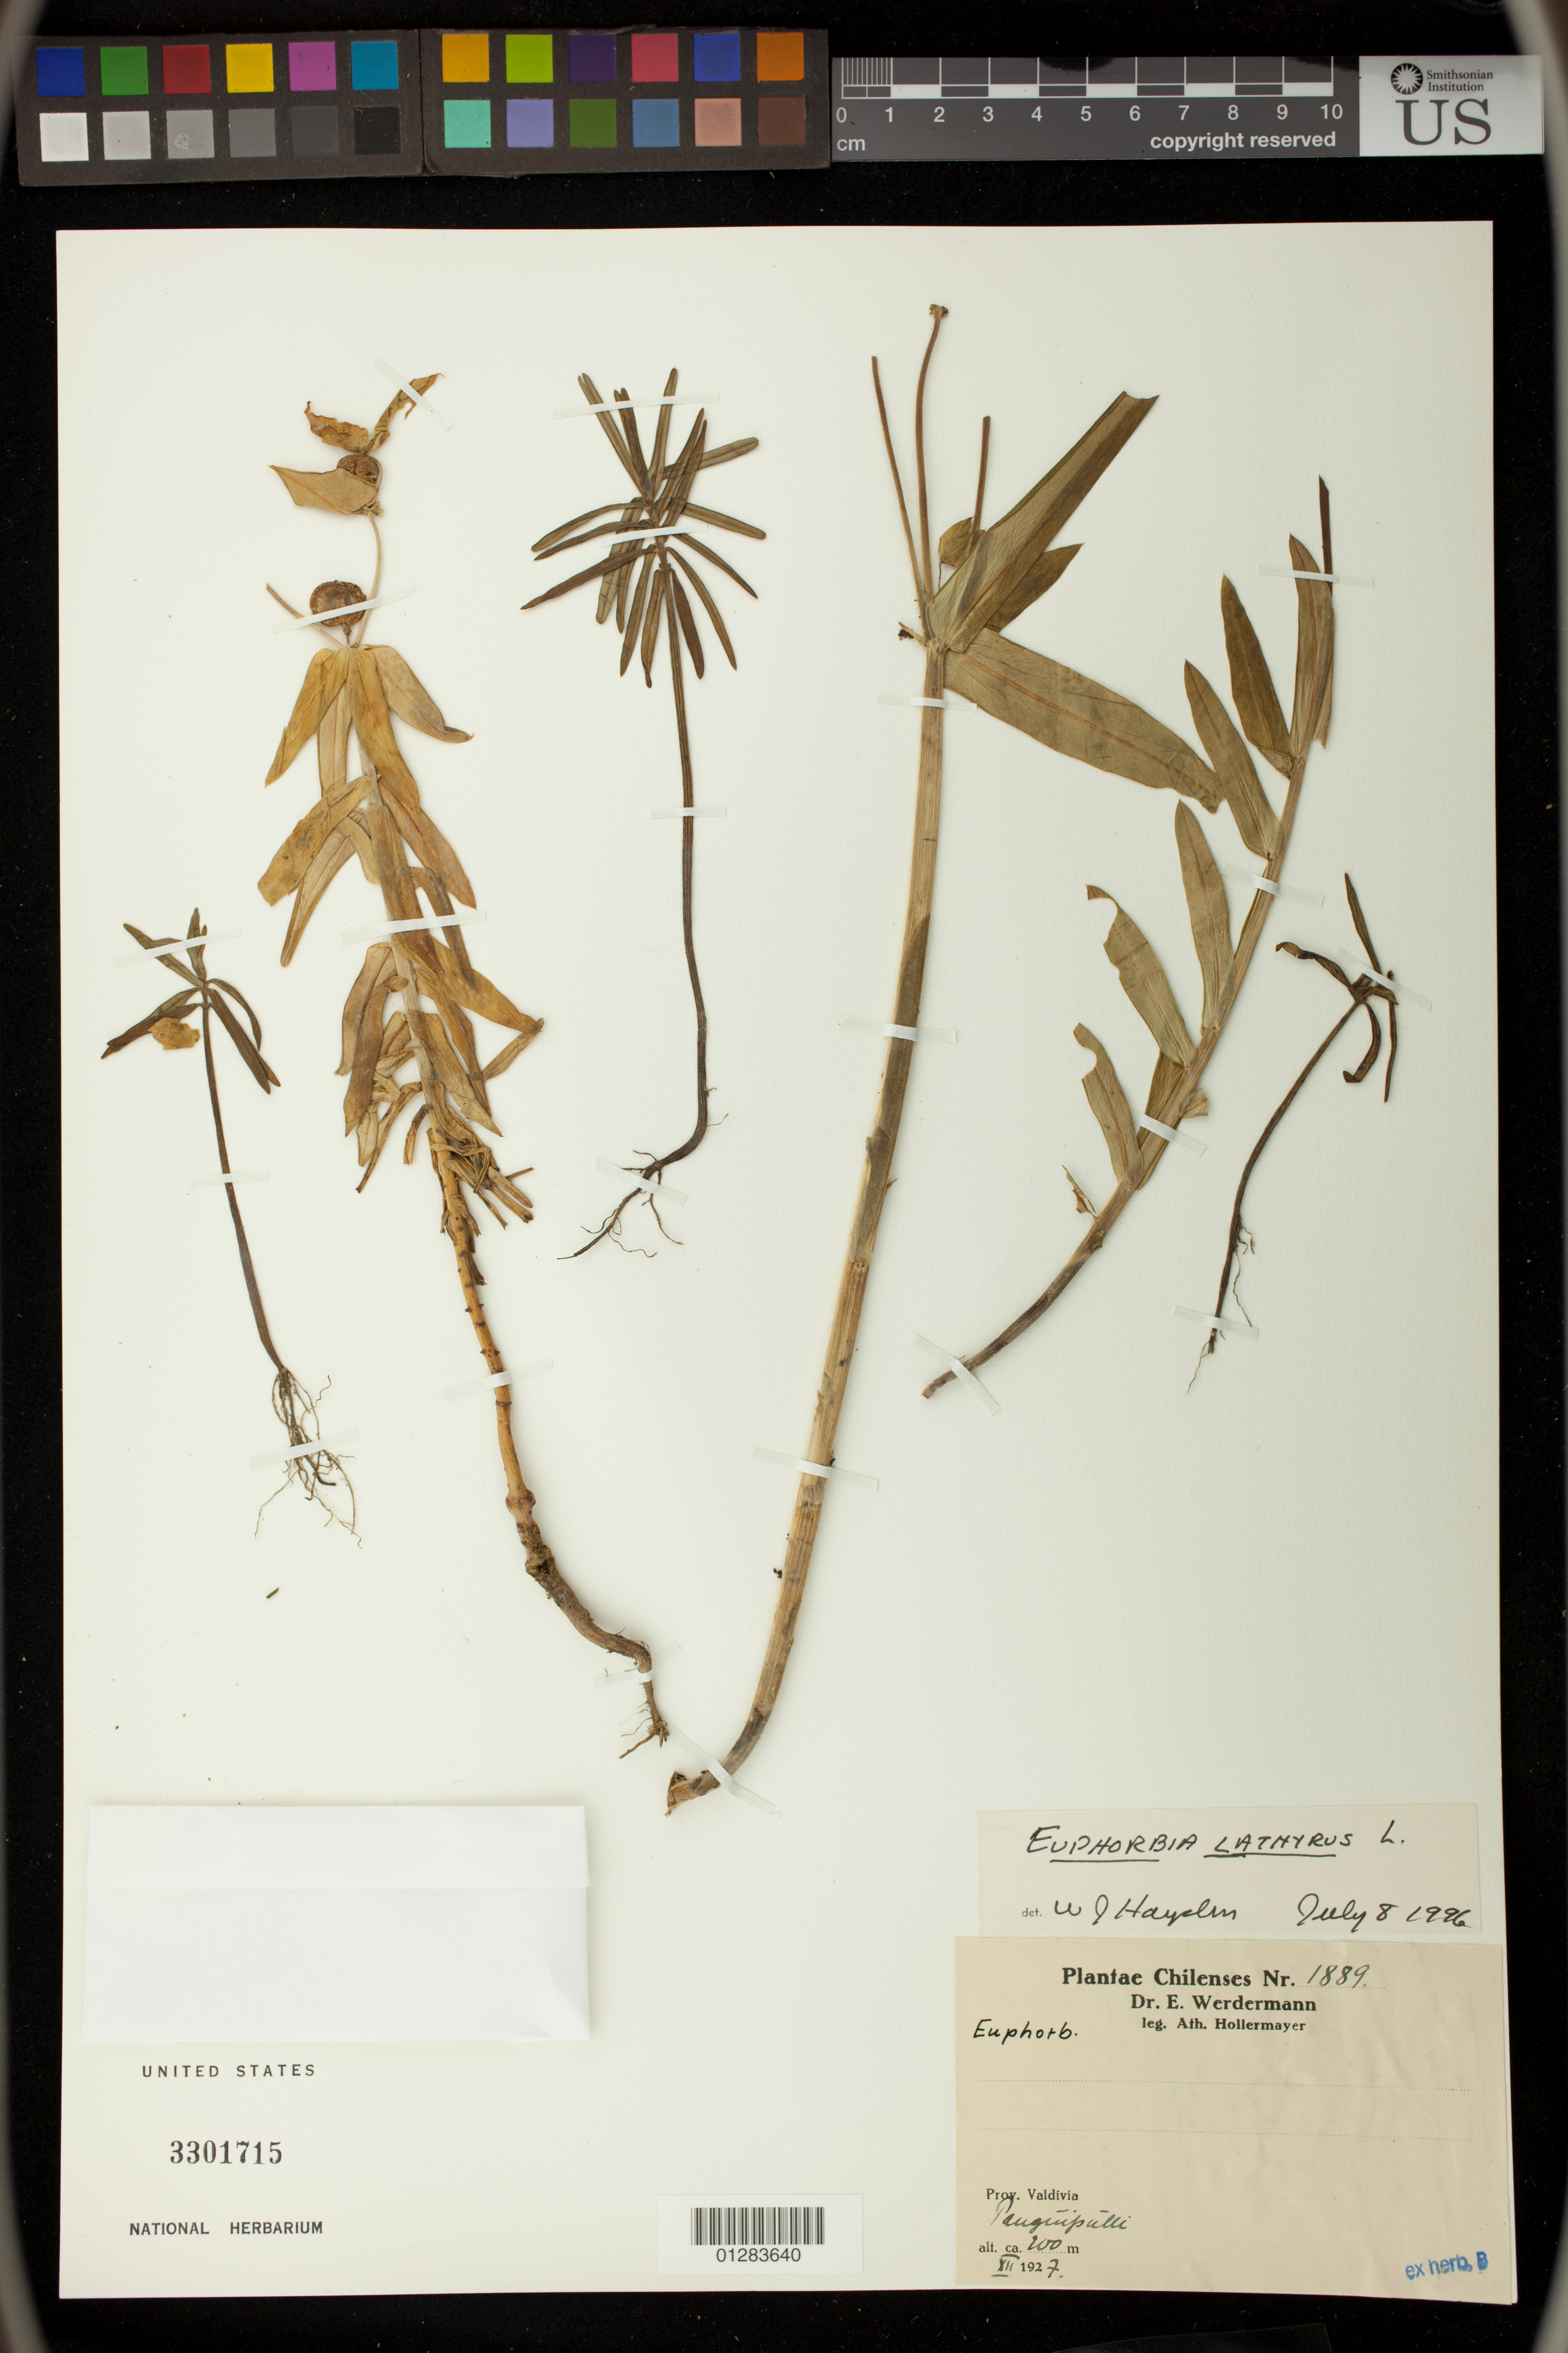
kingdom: Plantae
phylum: Tracheophyta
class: Magnoliopsida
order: Malpighiales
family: Euphorbiaceae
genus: Euphorbia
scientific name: Euphorbia lathyris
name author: L.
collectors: A. Hollermayer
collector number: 1889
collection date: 1927-12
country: Chile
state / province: Los Ríos (XIV)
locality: Prov. Valdivia, Panguipulli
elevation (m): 200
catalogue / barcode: US 3301715